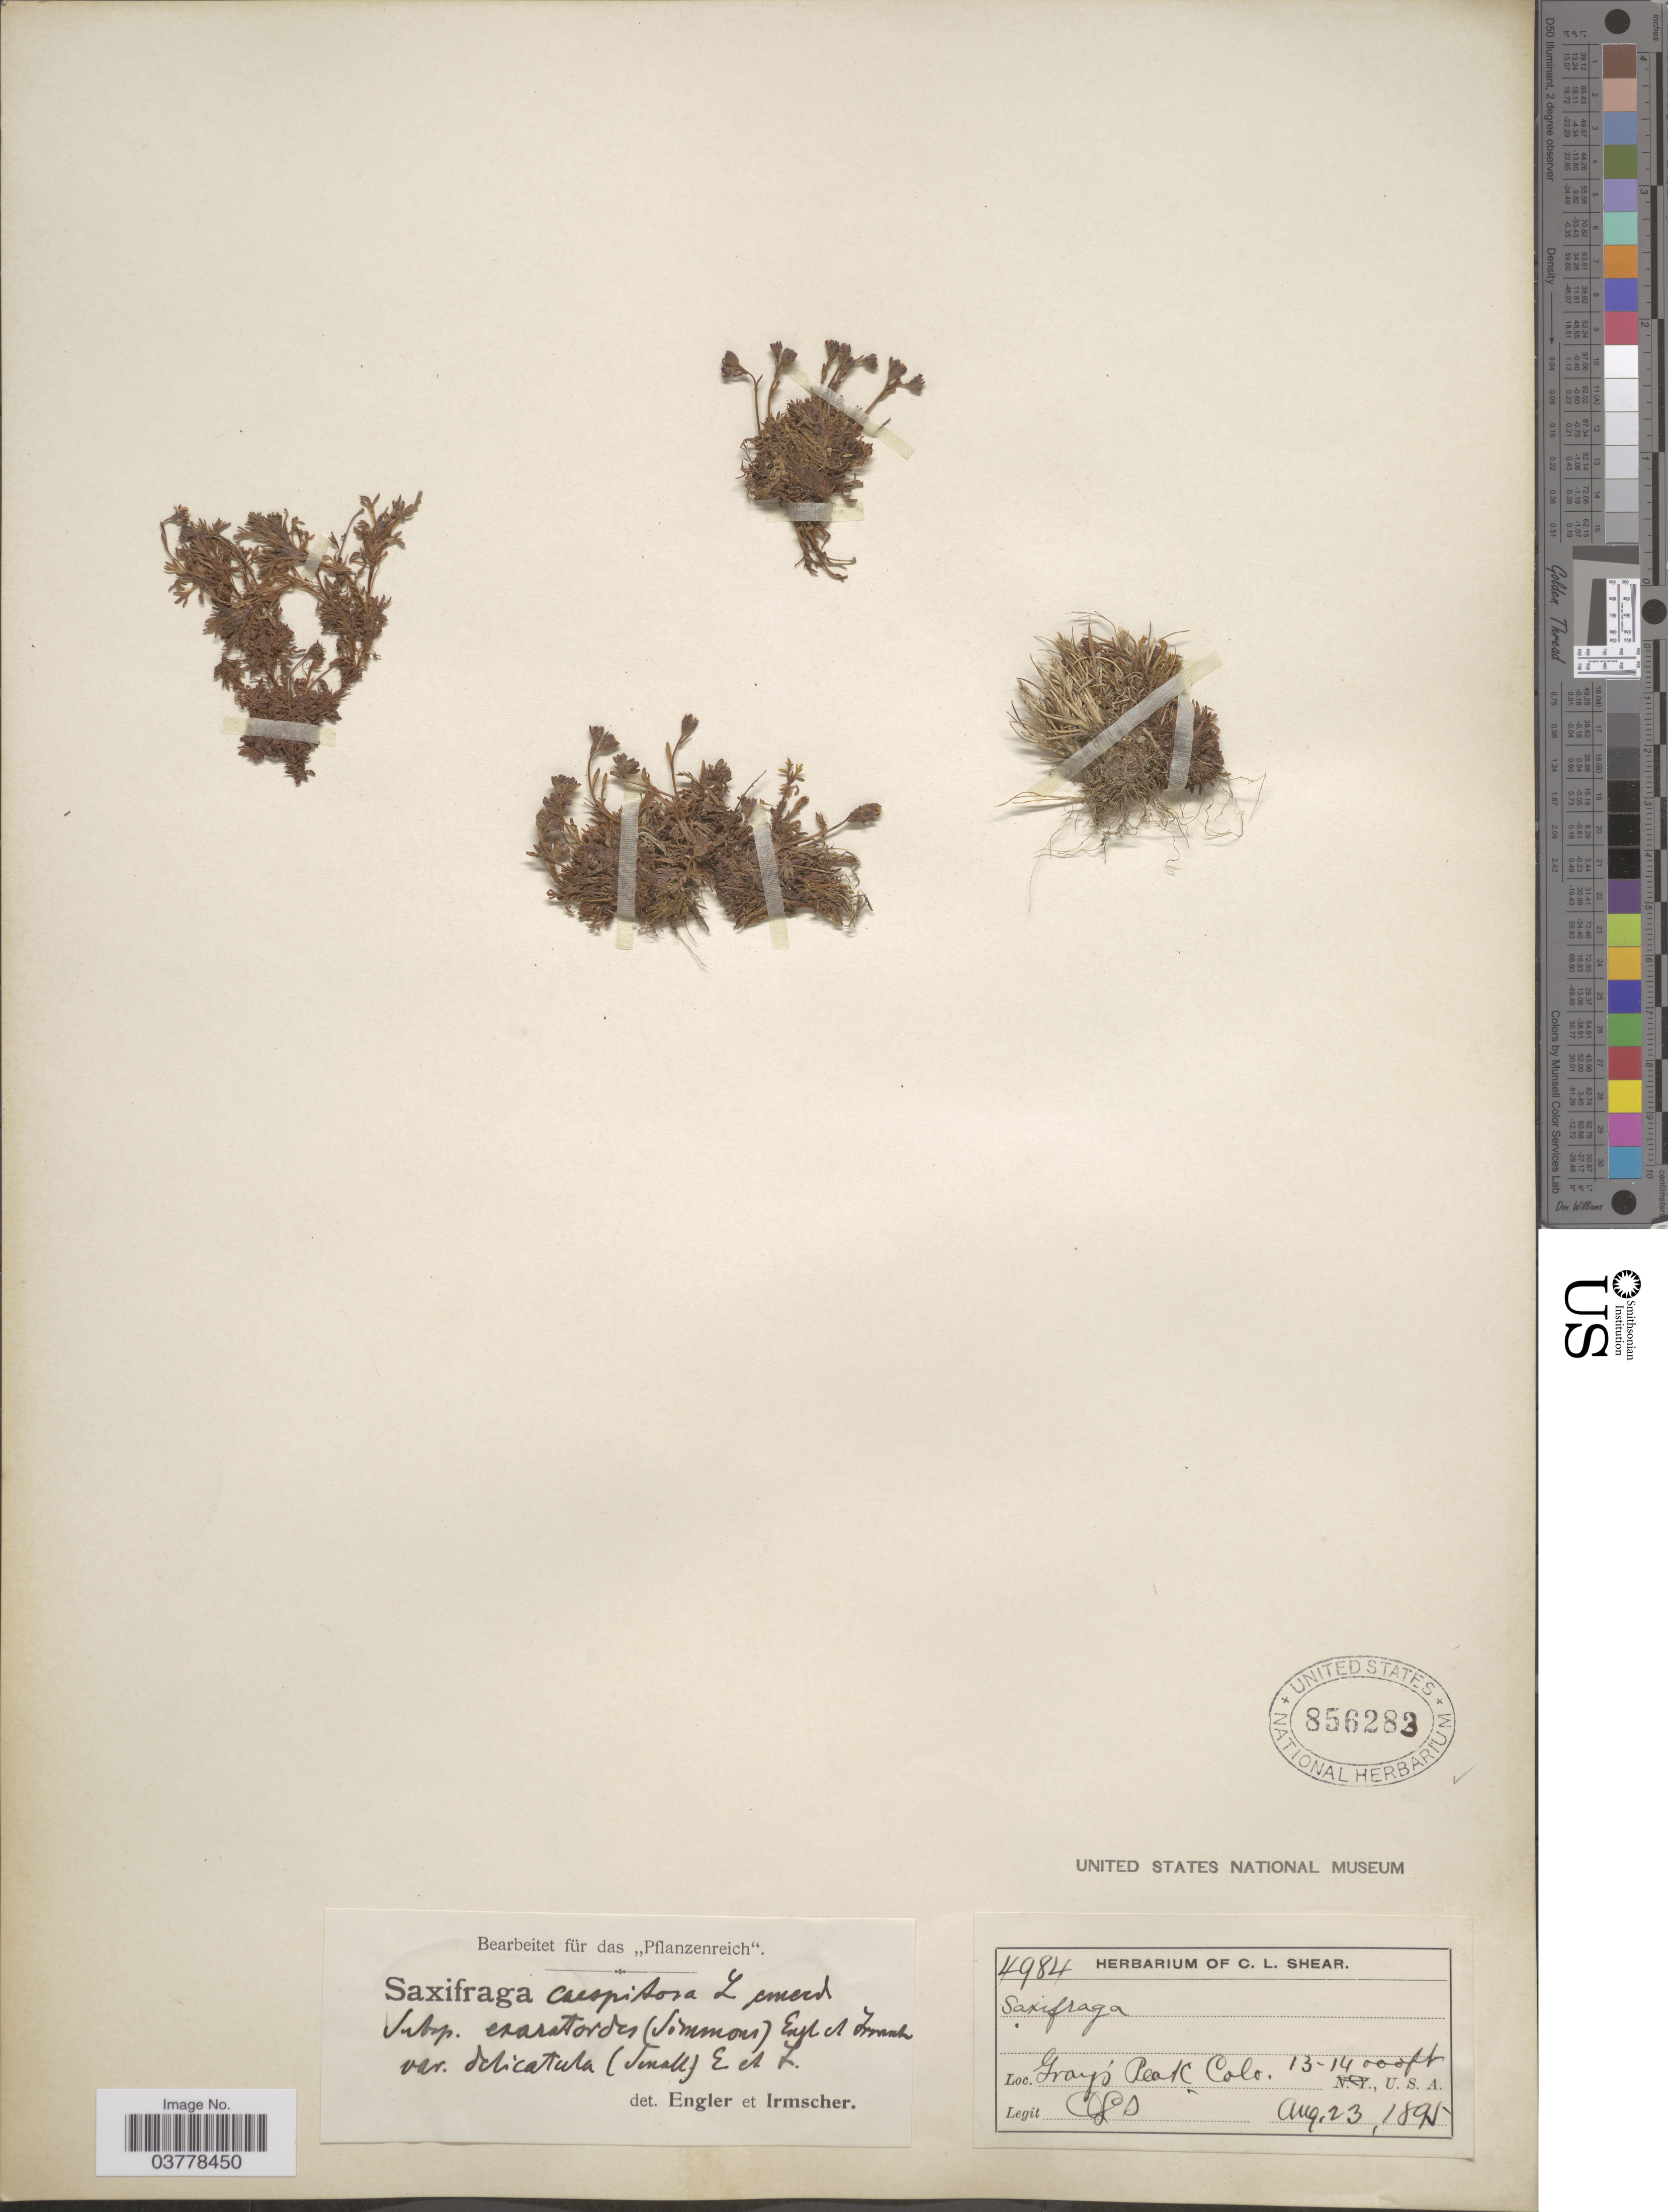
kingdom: Plantae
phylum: Tracheophyta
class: Magnoliopsida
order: Saxifragales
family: Saxifragaceae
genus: Saxifraga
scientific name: Saxifraga caespitosa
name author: L.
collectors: C. L. Shear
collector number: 4984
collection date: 1895-08-23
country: United States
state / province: Colorado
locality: Gray's Peak.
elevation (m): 3962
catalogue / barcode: US 856283